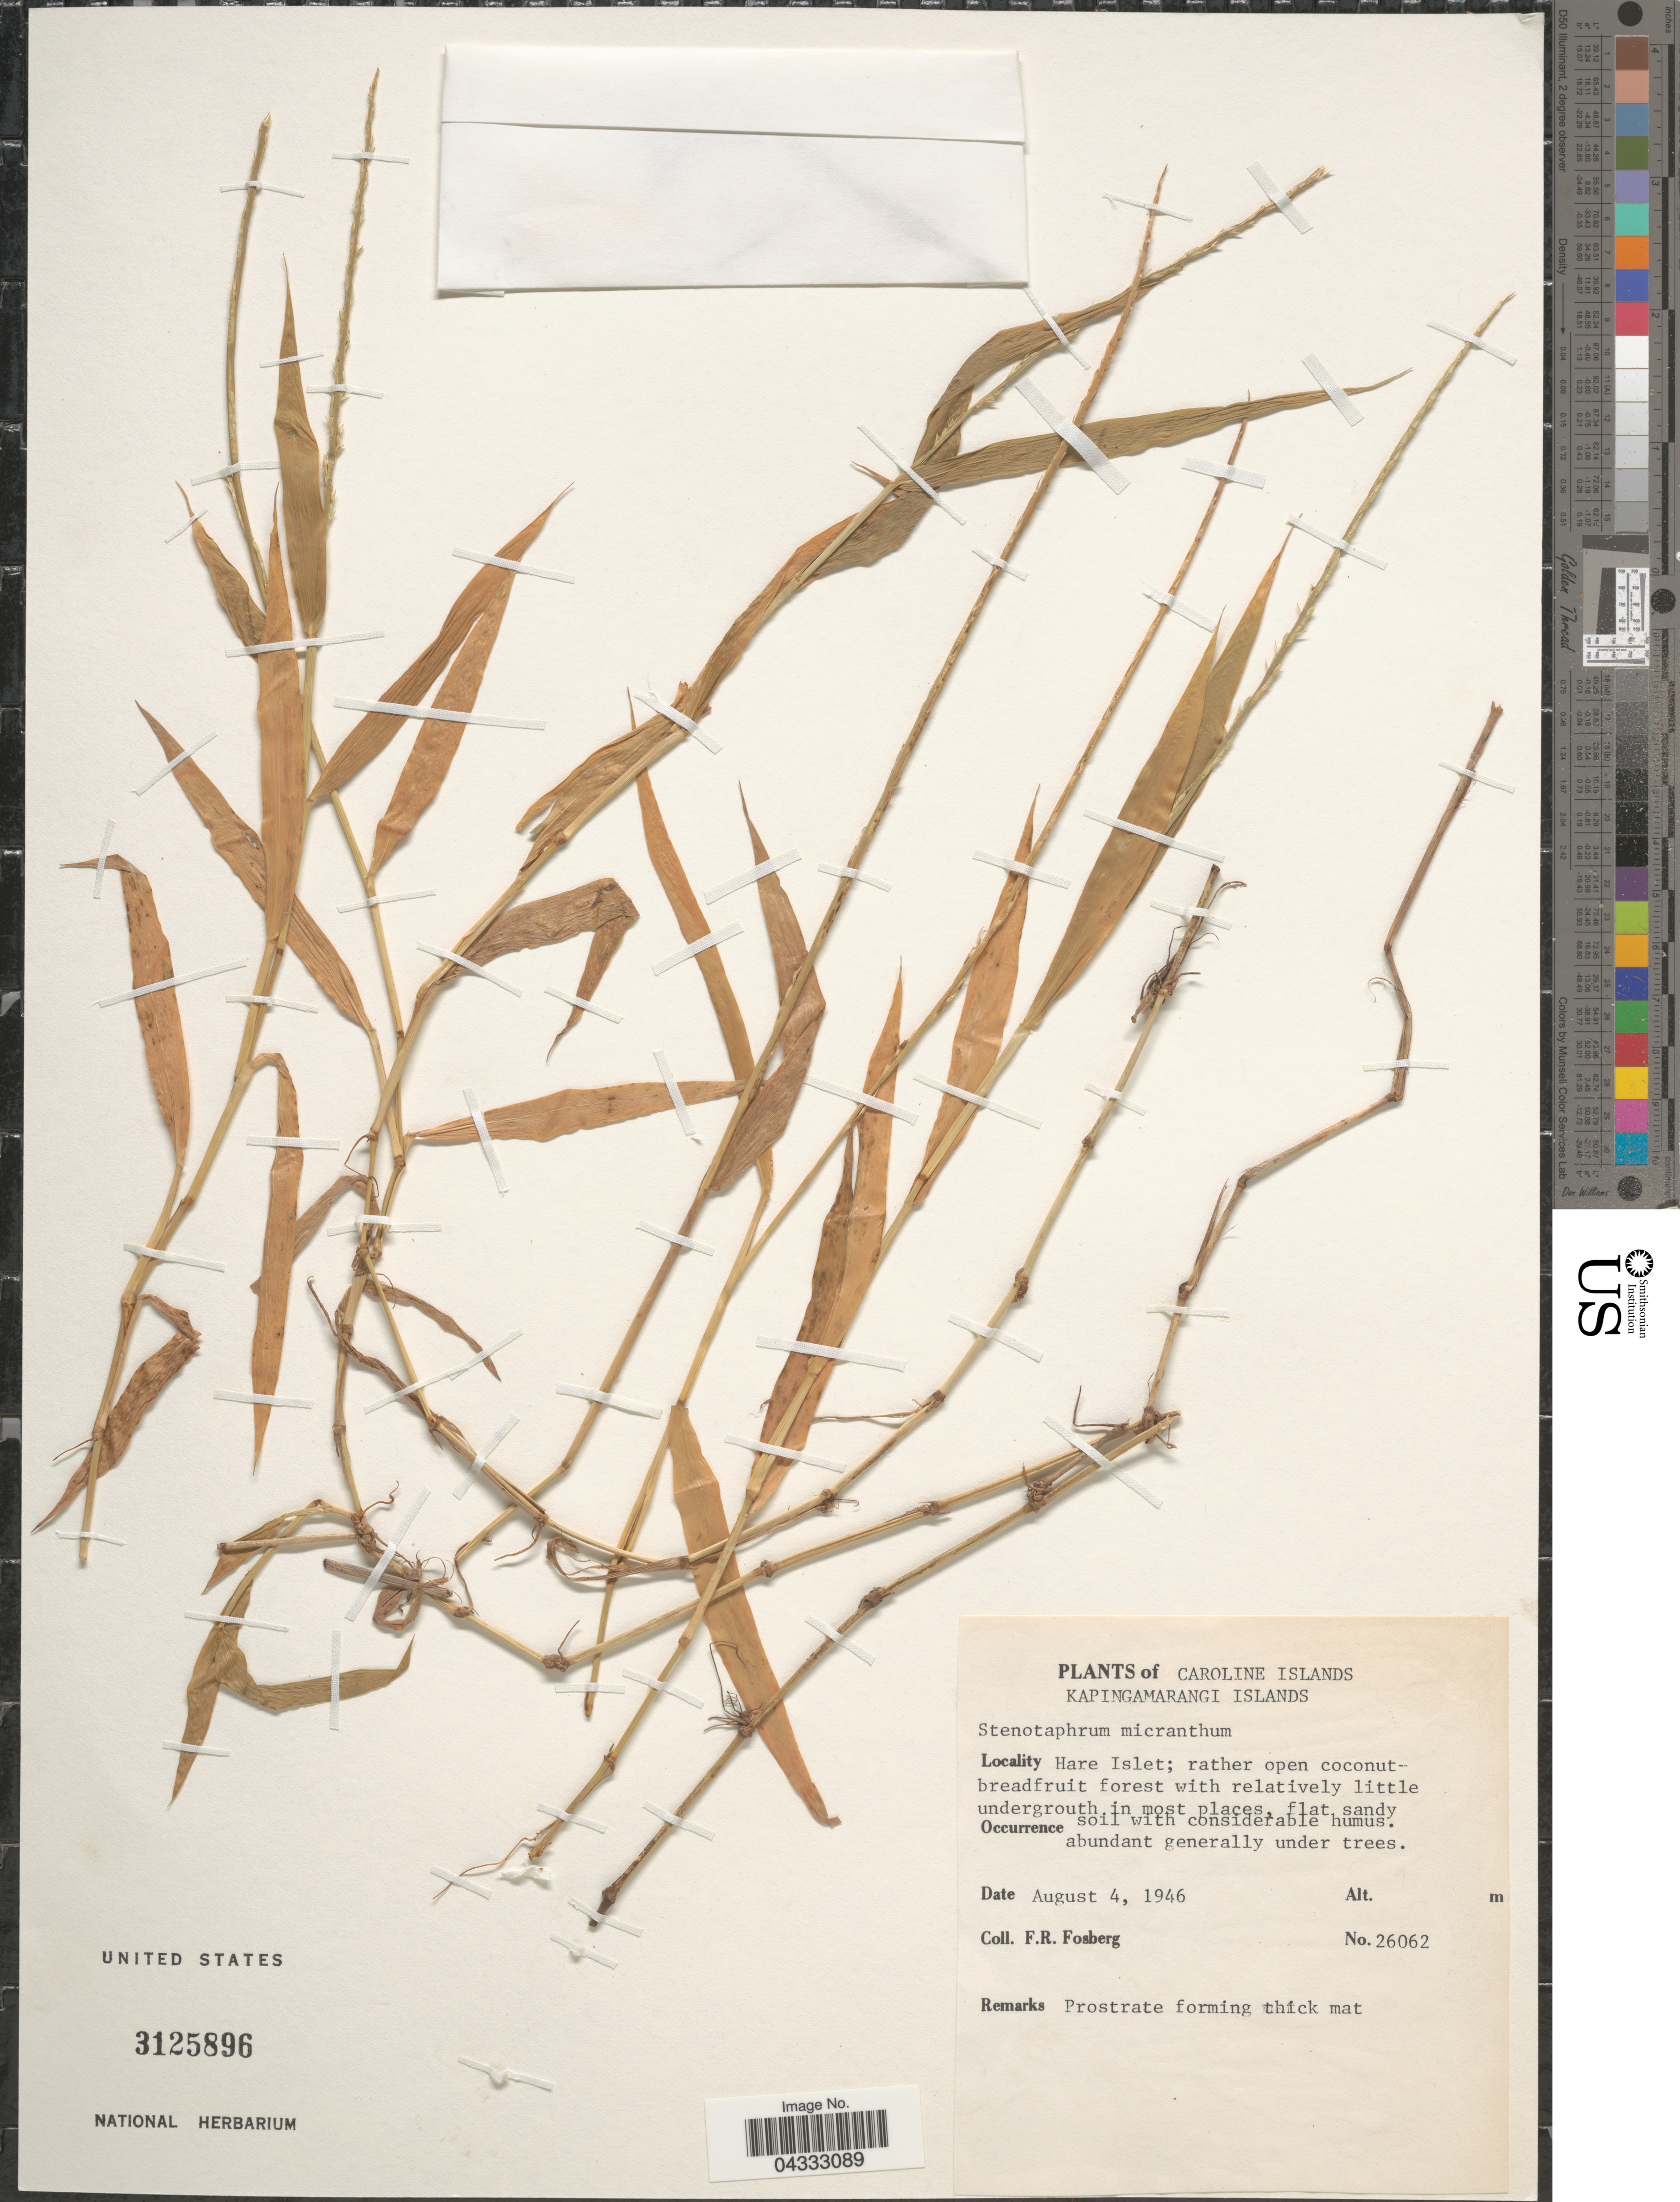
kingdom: Plantae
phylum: Tracheophyta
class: Liliopsida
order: Poales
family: Poaceae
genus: Stenotaphrum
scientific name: Stenotaphrum micranthum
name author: (Desv.) C.E. Hubb.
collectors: F. R. Fosberg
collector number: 26062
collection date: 1946-08-04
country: Micronesia, Federated States of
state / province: Pohnpei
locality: Caroline Islands. Kapingamarangi Islands. Hare Islet.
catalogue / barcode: US 3125896